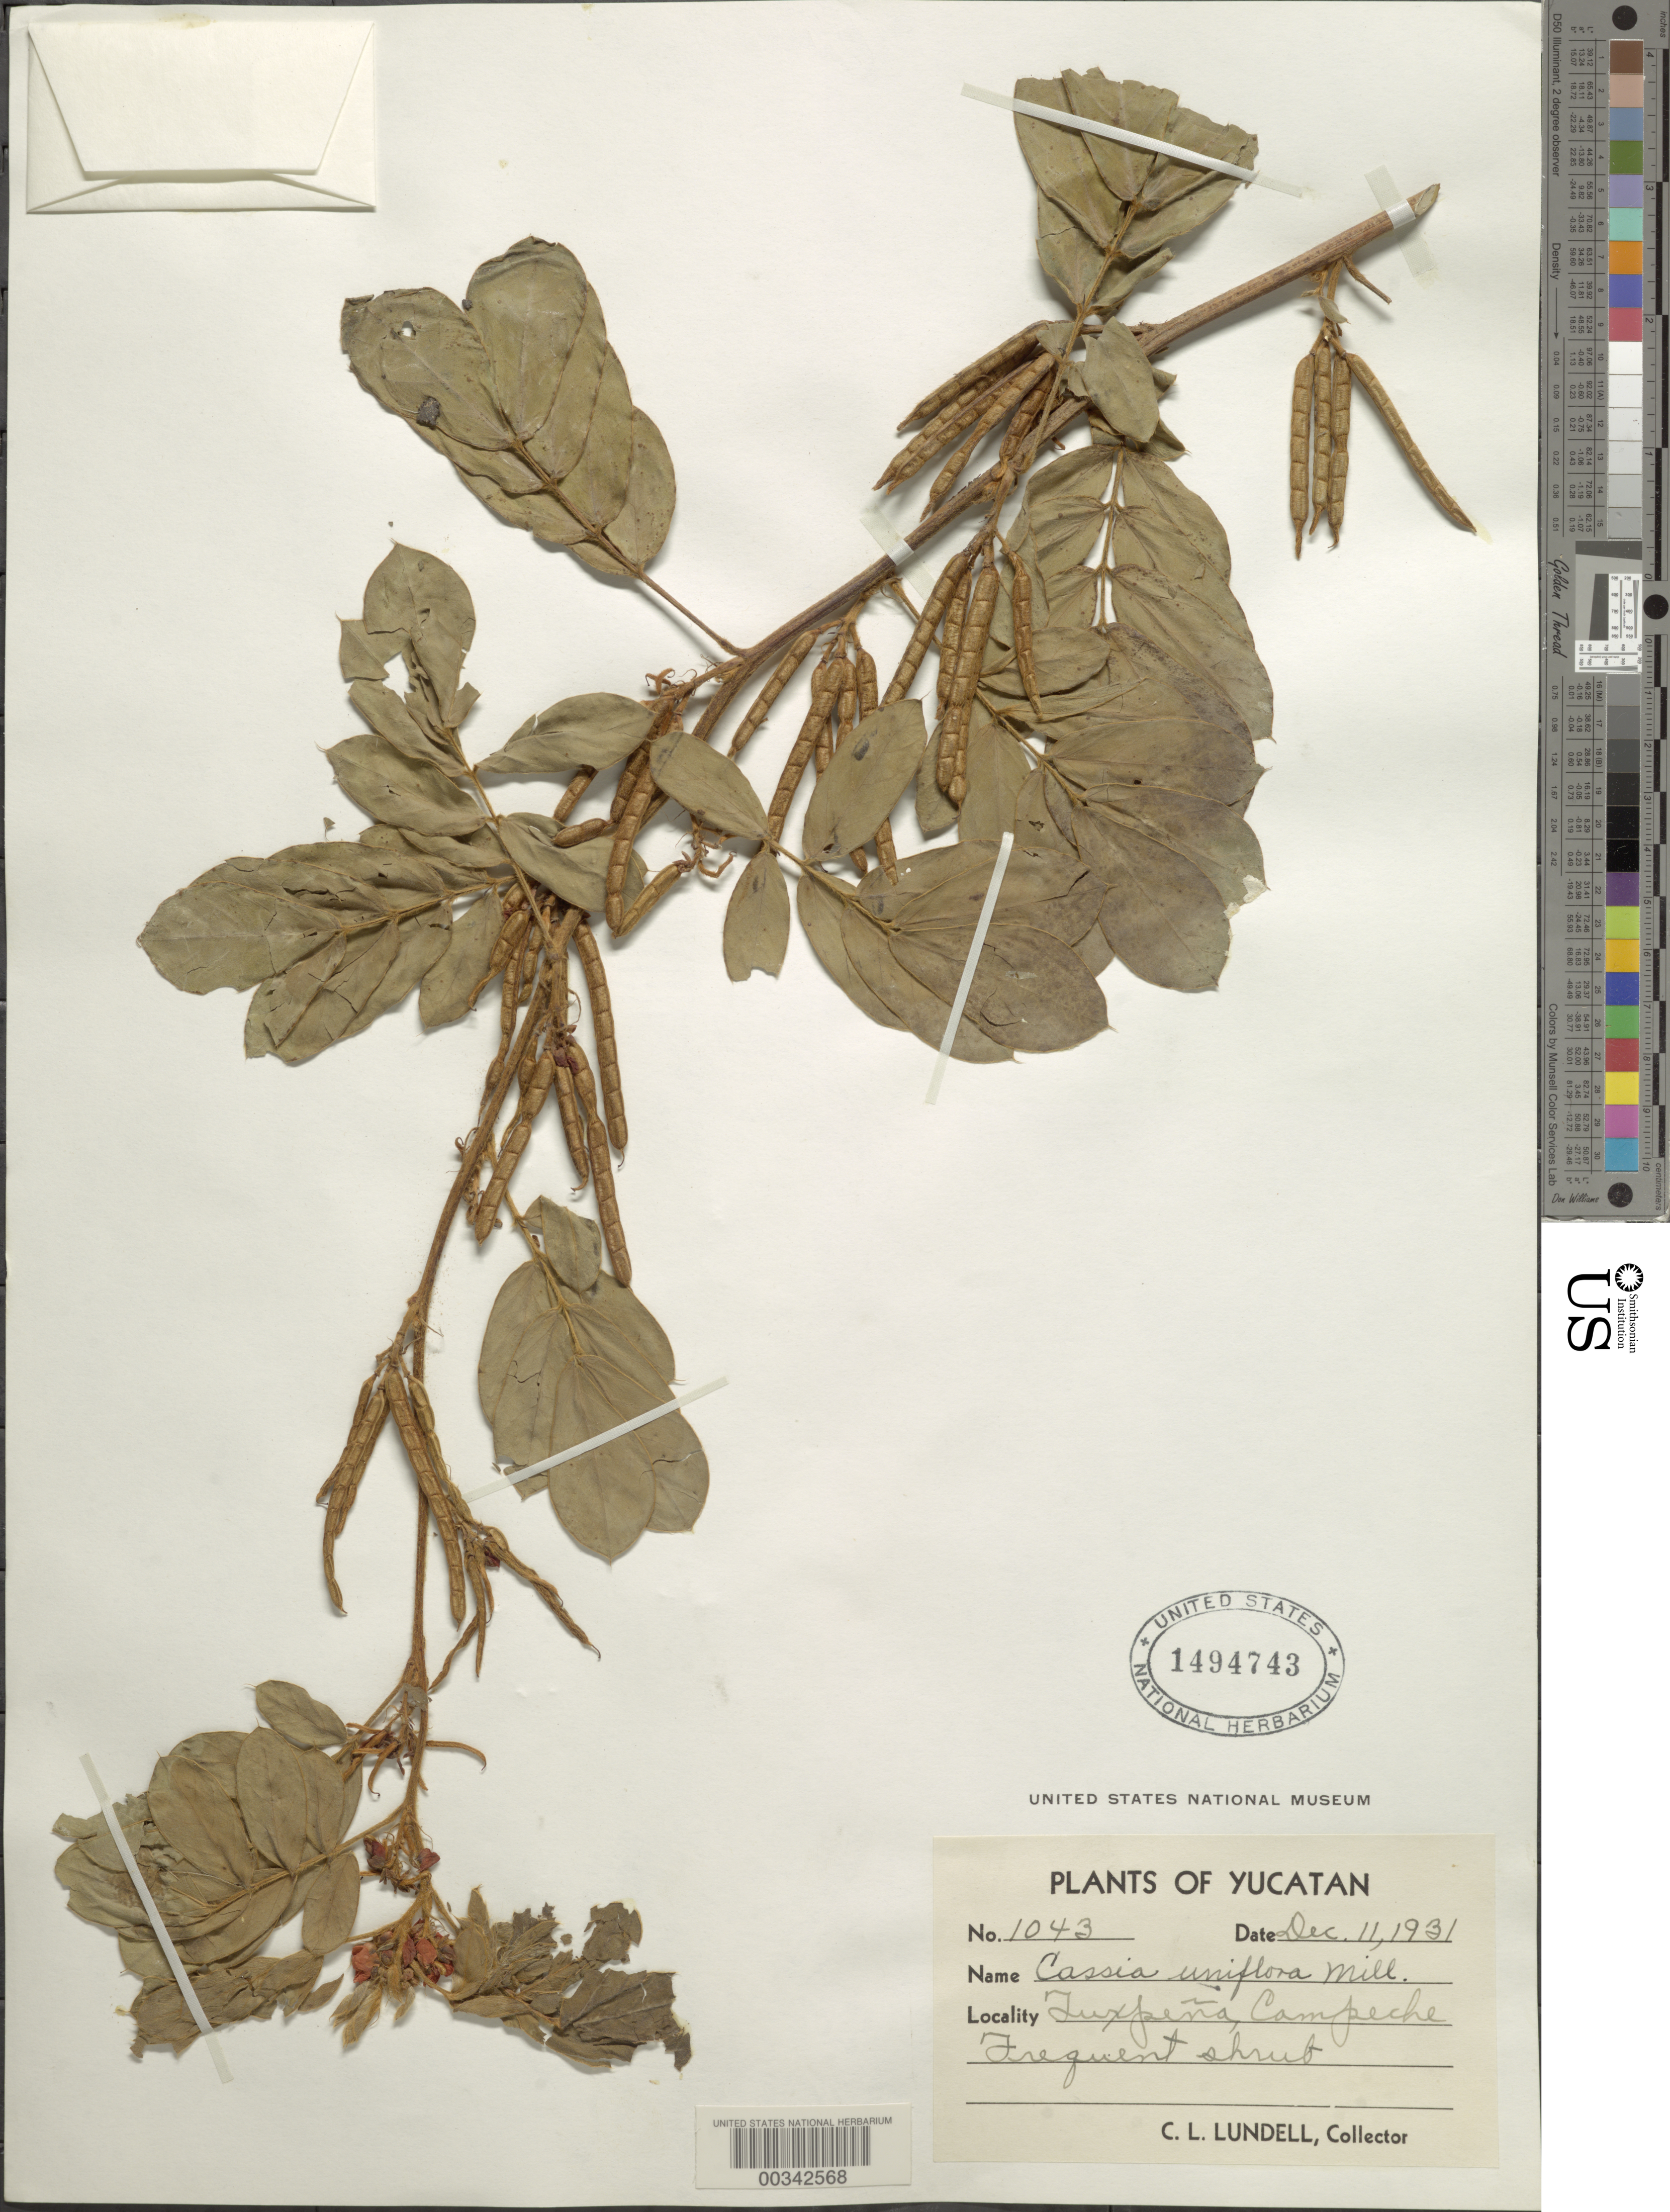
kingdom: Plantae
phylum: Tracheophyta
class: Magnoliopsida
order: Fabales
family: Fabaceae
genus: Senna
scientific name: Senna uniflora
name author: (Mill.) H.S. Irwin & Barneby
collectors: C. L. Lundell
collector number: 1043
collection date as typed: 11 Dec 1931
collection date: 1931-12-11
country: Mexico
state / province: Campeche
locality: Tuxpena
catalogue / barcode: US 1494743